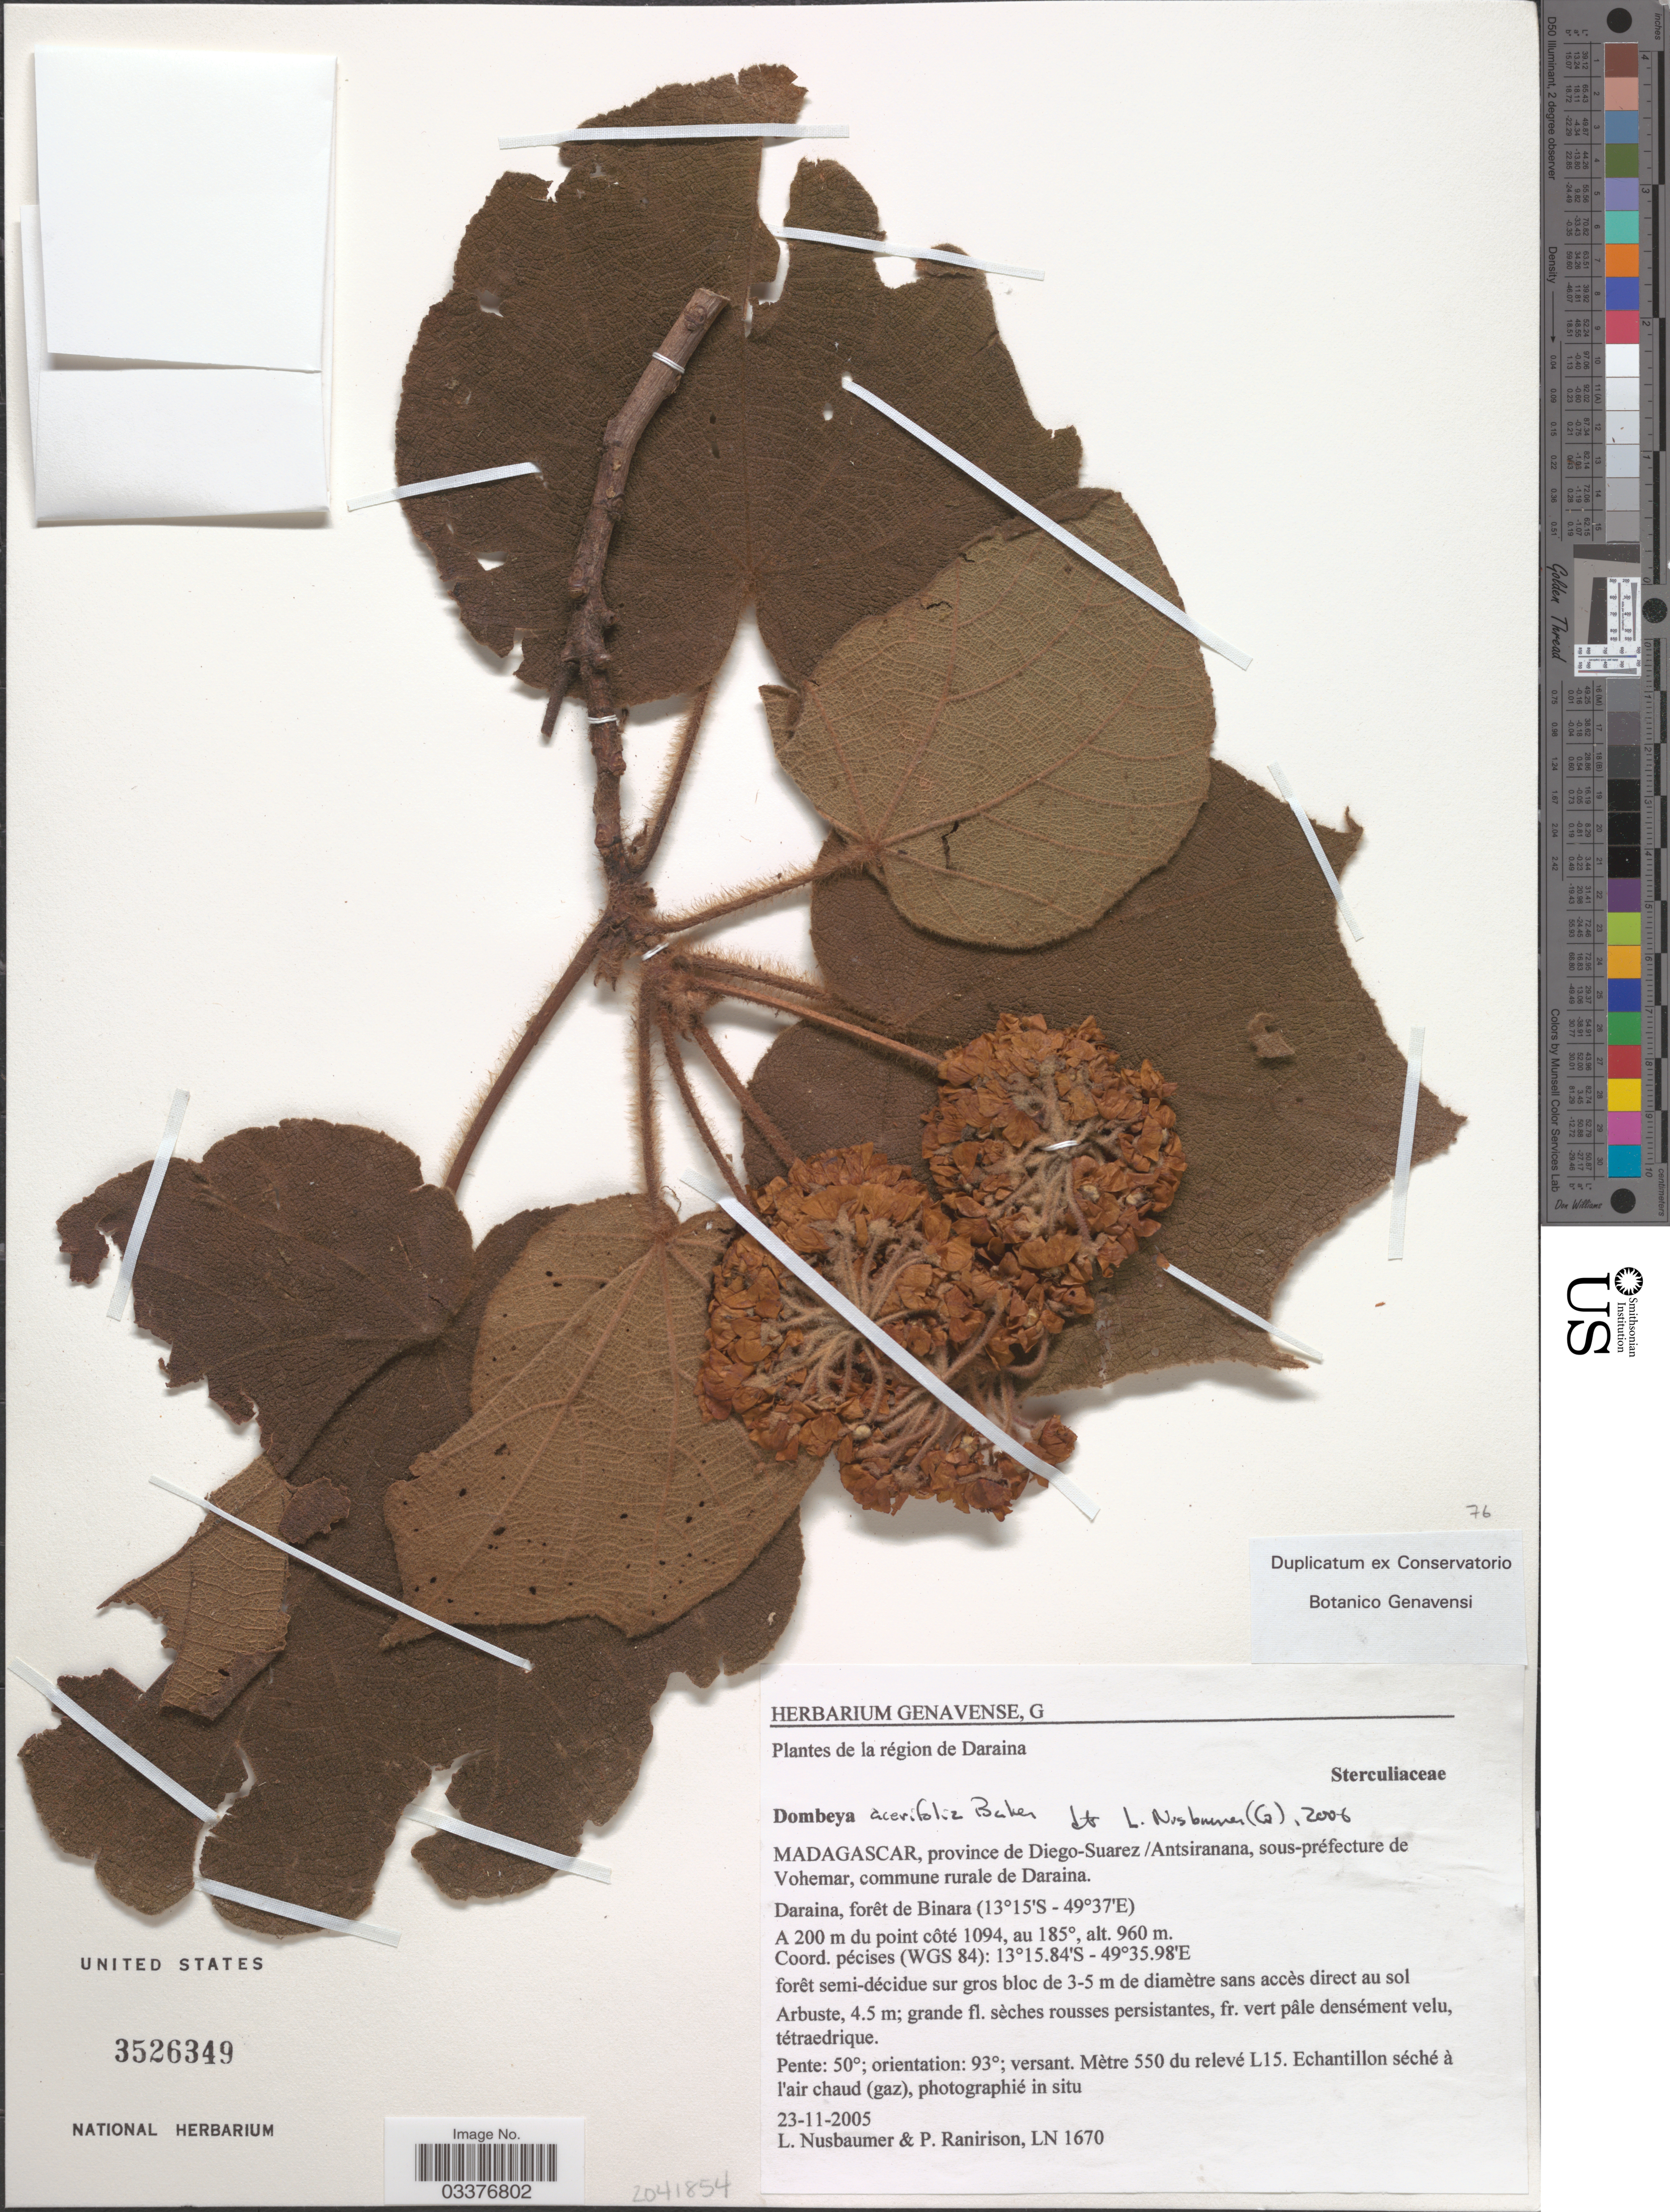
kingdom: Plantae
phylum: Tracheophyta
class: Magnoliopsida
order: Malvales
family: Malvaceae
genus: Dombeya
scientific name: Dombeya acerifolia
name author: (L.) Gaertn.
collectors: L. Nusbaumer & P. Ranirison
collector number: LN 1670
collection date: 2005-11-23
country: Madagascar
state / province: Sava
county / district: Vohémar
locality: La région de Daraina. Province de Diego-Suarez / Antsiranana, sous-préfecture de Vohemar, commune rurale de Daraina. Daraina, forêt de Binara. A 200 m du point côté 1094, au 185°. Coord. pécises (WGS 84).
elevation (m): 960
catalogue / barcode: US 3526349